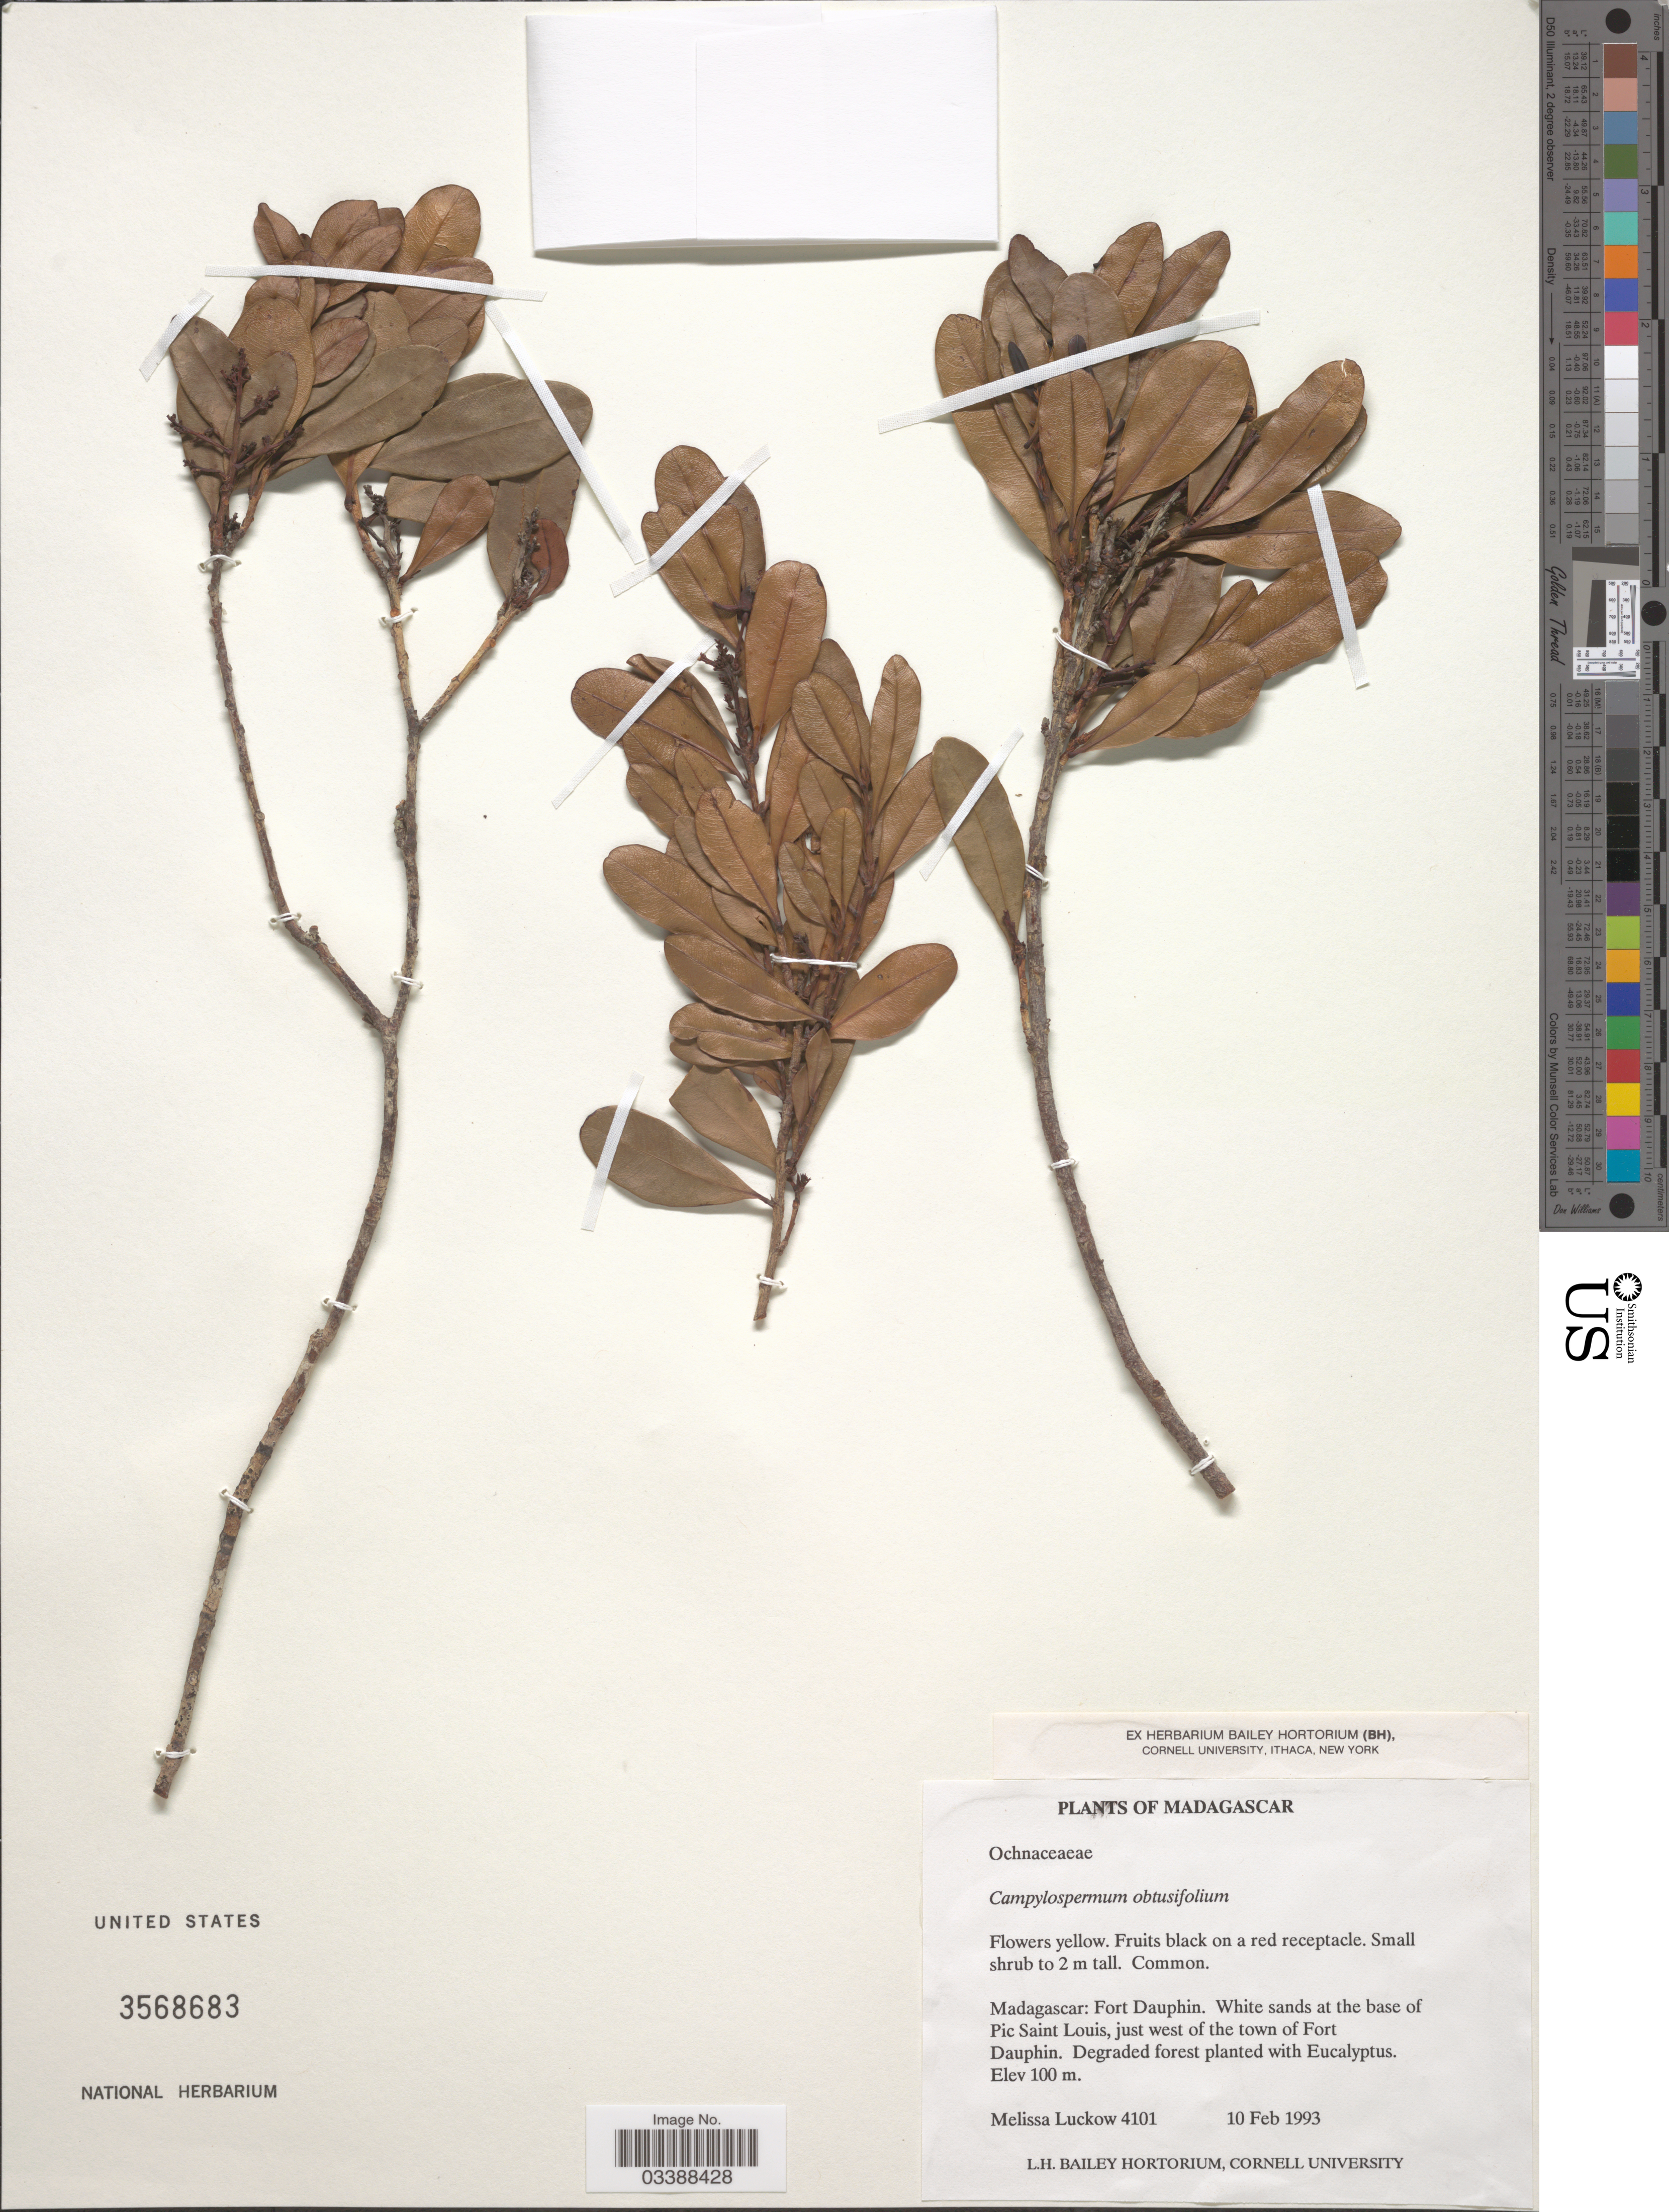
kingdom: Plantae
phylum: Tracheophyta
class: Magnoliopsida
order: Malpighiales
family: Ochnaceae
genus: Ouratea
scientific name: Ouratea obtusifolia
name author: (Lam.) Gilg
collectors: M. A. Luckow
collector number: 4101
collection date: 1993-02-10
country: Madagascar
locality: Fort Dauphin. White sands at the base of Pic Saint Louis, just west of the town of Fort Dauphin.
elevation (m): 100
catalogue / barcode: US 3568683